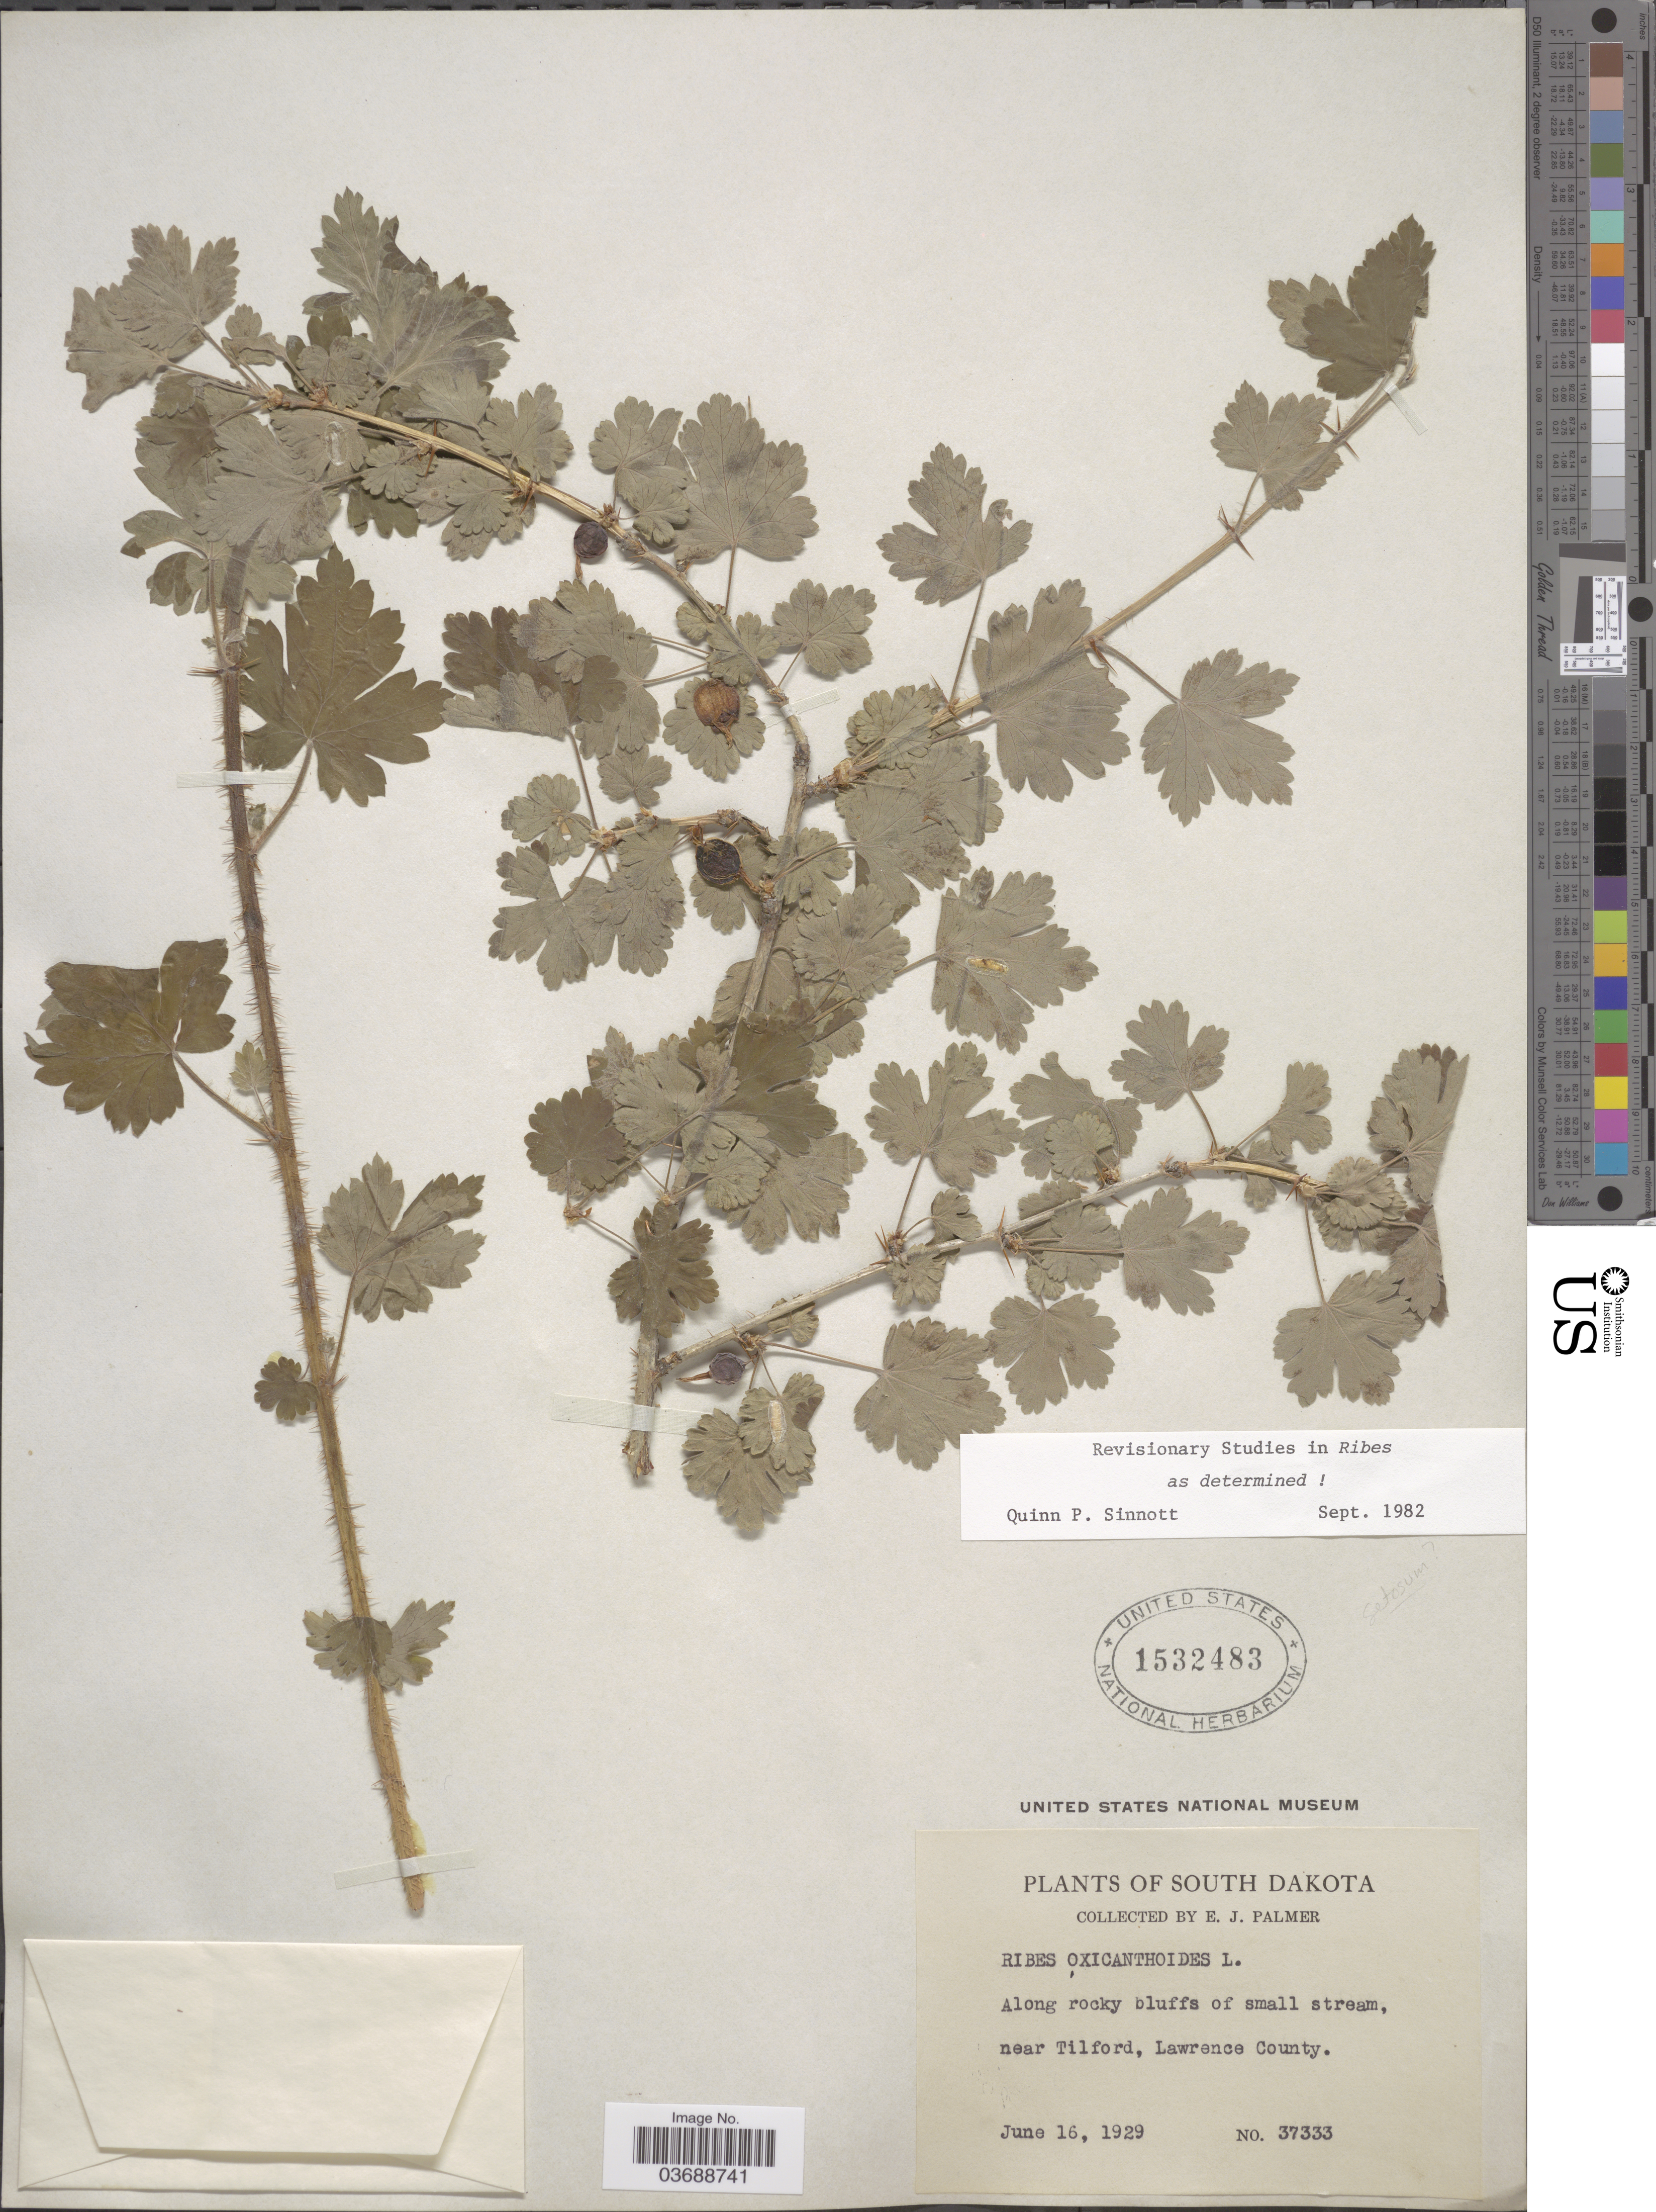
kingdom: Plantae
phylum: Tracheophyta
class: Magnoliopsida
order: Saxifragales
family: Grossulariaceae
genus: Ribes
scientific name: Ribes oxyacanthoides subsp. oxyacanthoides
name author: L.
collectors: E. J. Palmer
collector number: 37333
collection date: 1929-06-16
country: United States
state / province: South Dakota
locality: Near Tilford, Lawrence County.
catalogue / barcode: US 1532483